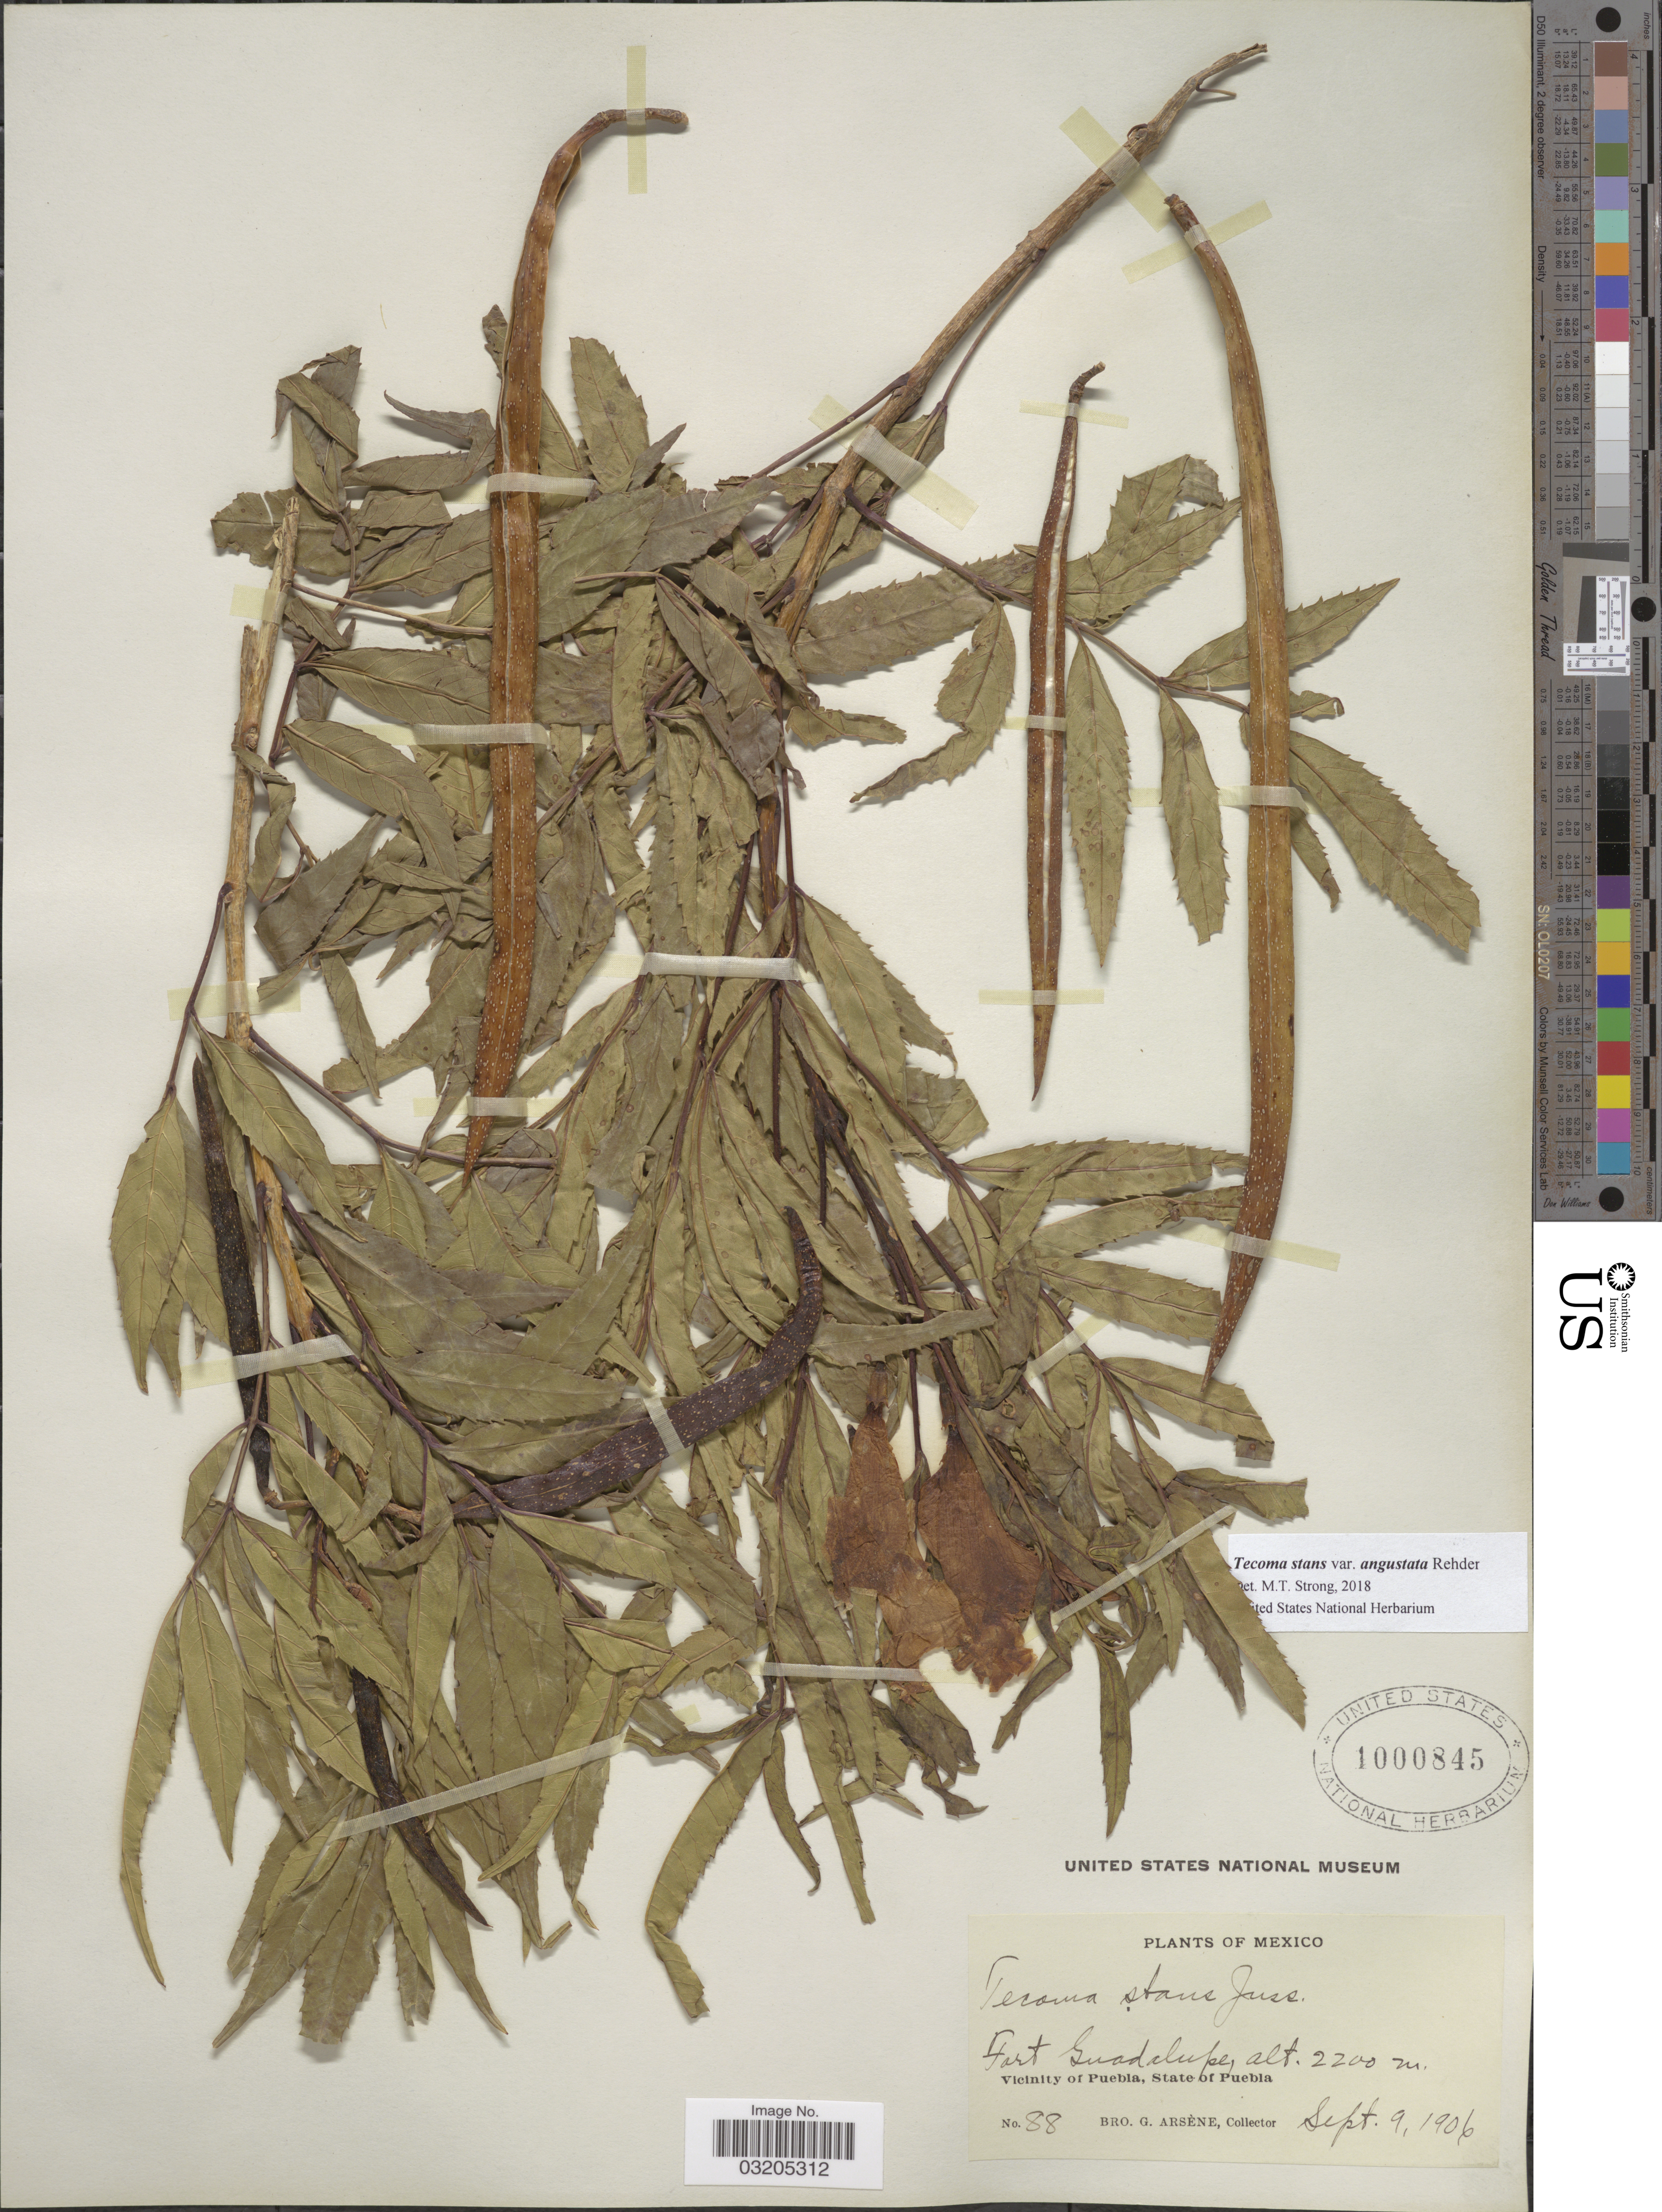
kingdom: Plantae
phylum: Tracheophyta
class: Magnoliopsida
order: Lamiales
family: Bignoniaceae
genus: Tecoma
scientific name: Tecoma stans var. angustata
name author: Rehder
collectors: Bro. G. Arsène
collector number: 88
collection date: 1906-09-09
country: Mexico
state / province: Puebla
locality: Fort Guadalupe. Vicinity of Puebla.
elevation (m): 2200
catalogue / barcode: US 1000845